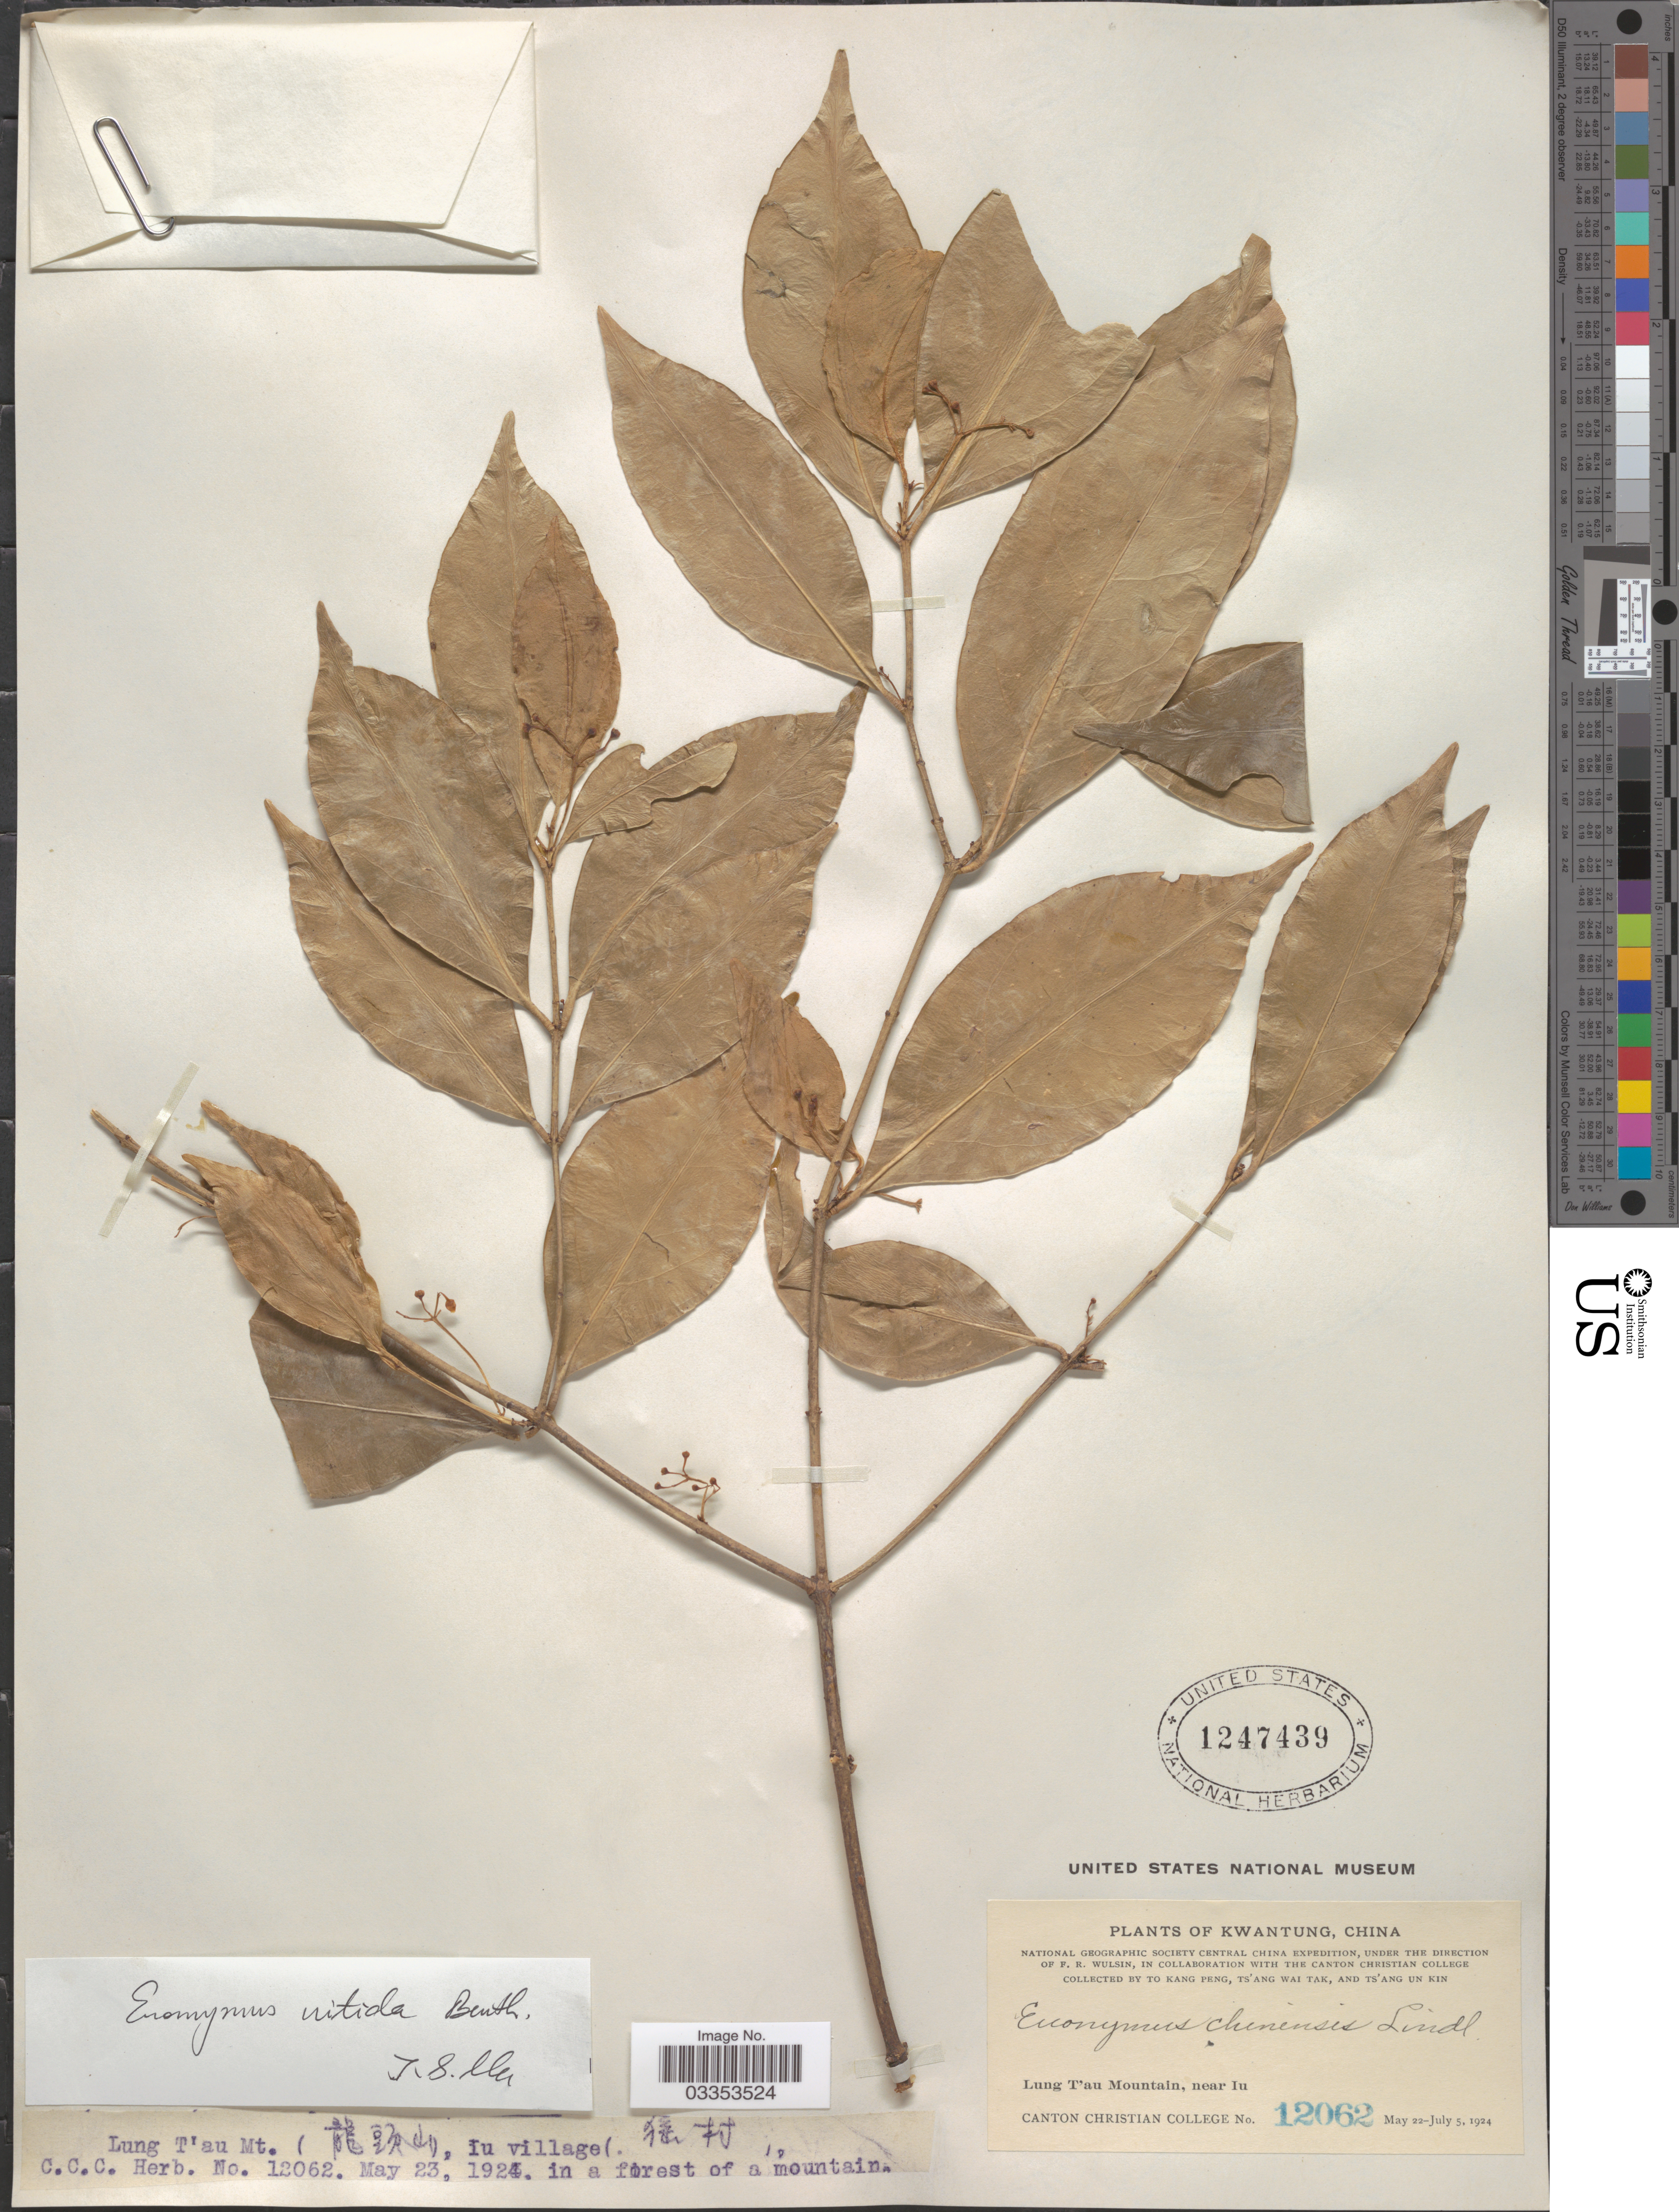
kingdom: Plantae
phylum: Tracheophyta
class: Magnoliopsida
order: Celastrales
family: Celastraceae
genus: Euonymus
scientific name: Euonymus nitidus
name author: Benth.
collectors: Kang Peng To, W. T. Tsang & Ts' Ang Un Kin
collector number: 12062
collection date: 1924-05-23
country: China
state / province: Guangdong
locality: Kwangtung. Lun T'au Mt. (X), Iu village (X).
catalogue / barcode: US 1247439